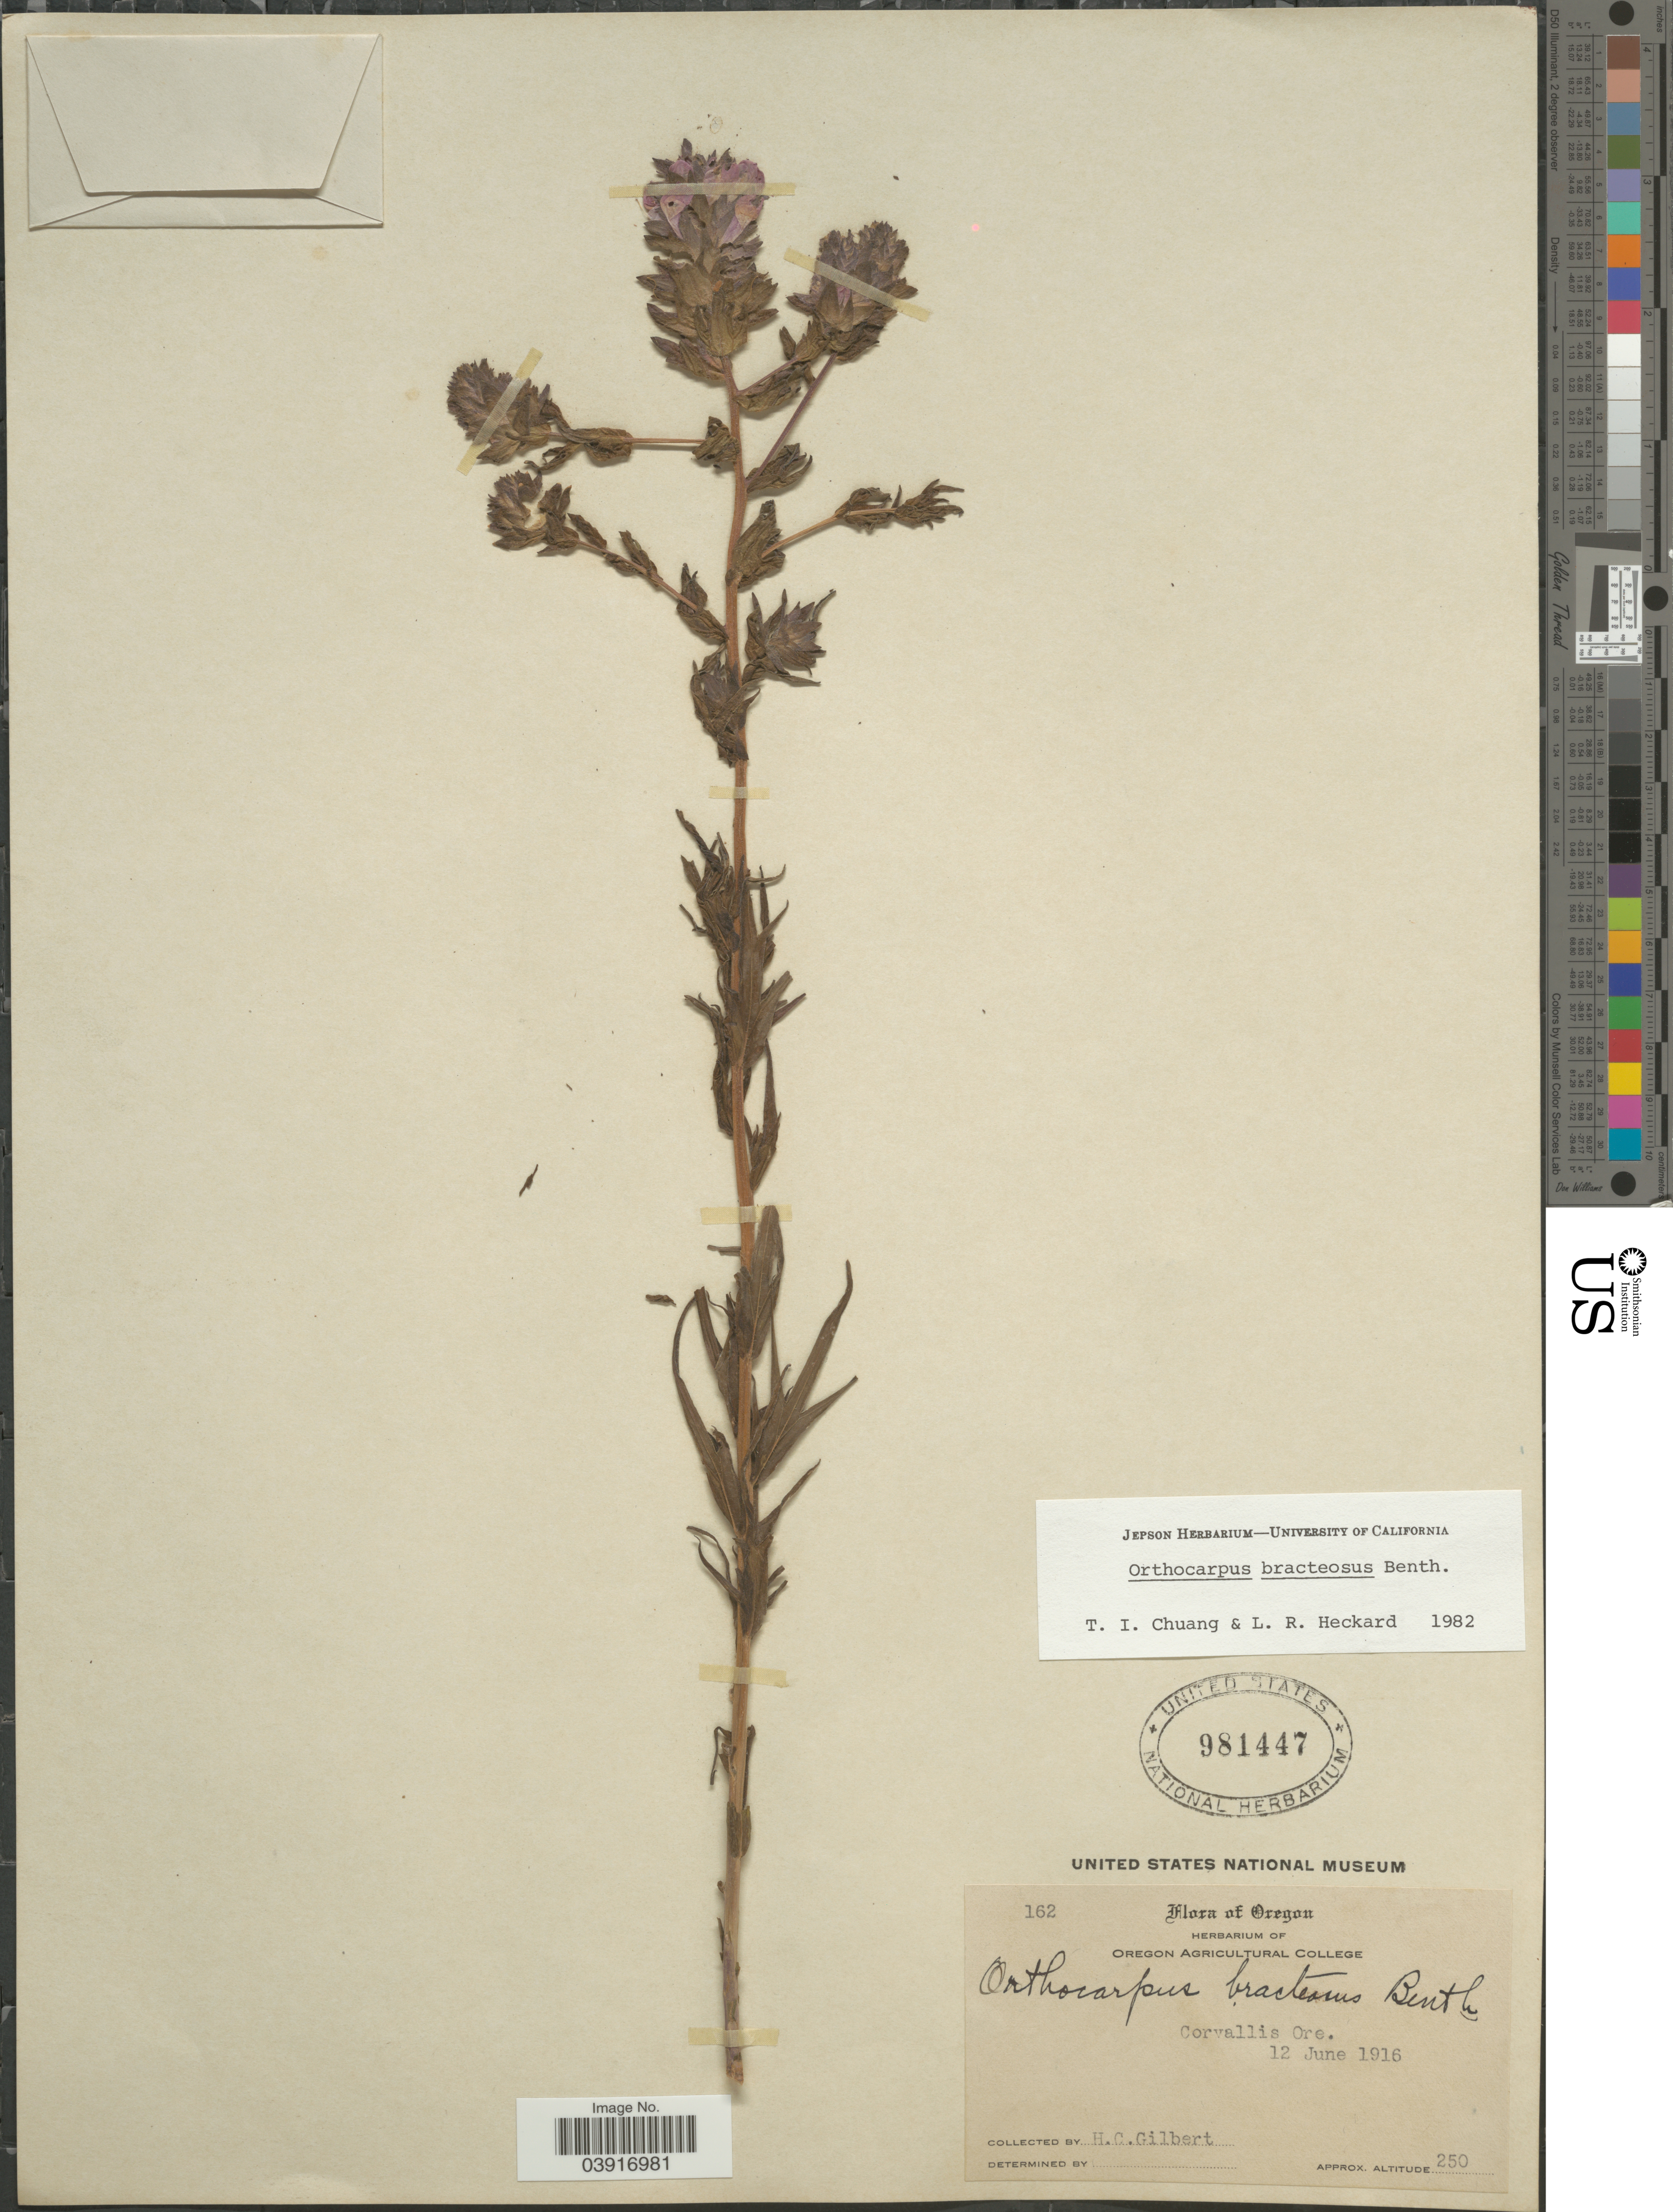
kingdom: Plantae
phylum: Tracheophyta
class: Magnoliopsida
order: Lamiales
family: Orobanchaceae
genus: Orthocarpus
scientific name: Orthocarpus bracteosus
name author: Benth.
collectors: H. Gilbert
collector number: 162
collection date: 1916-06-12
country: United States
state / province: Oregon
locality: Corvallis Ore.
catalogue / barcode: US 981447